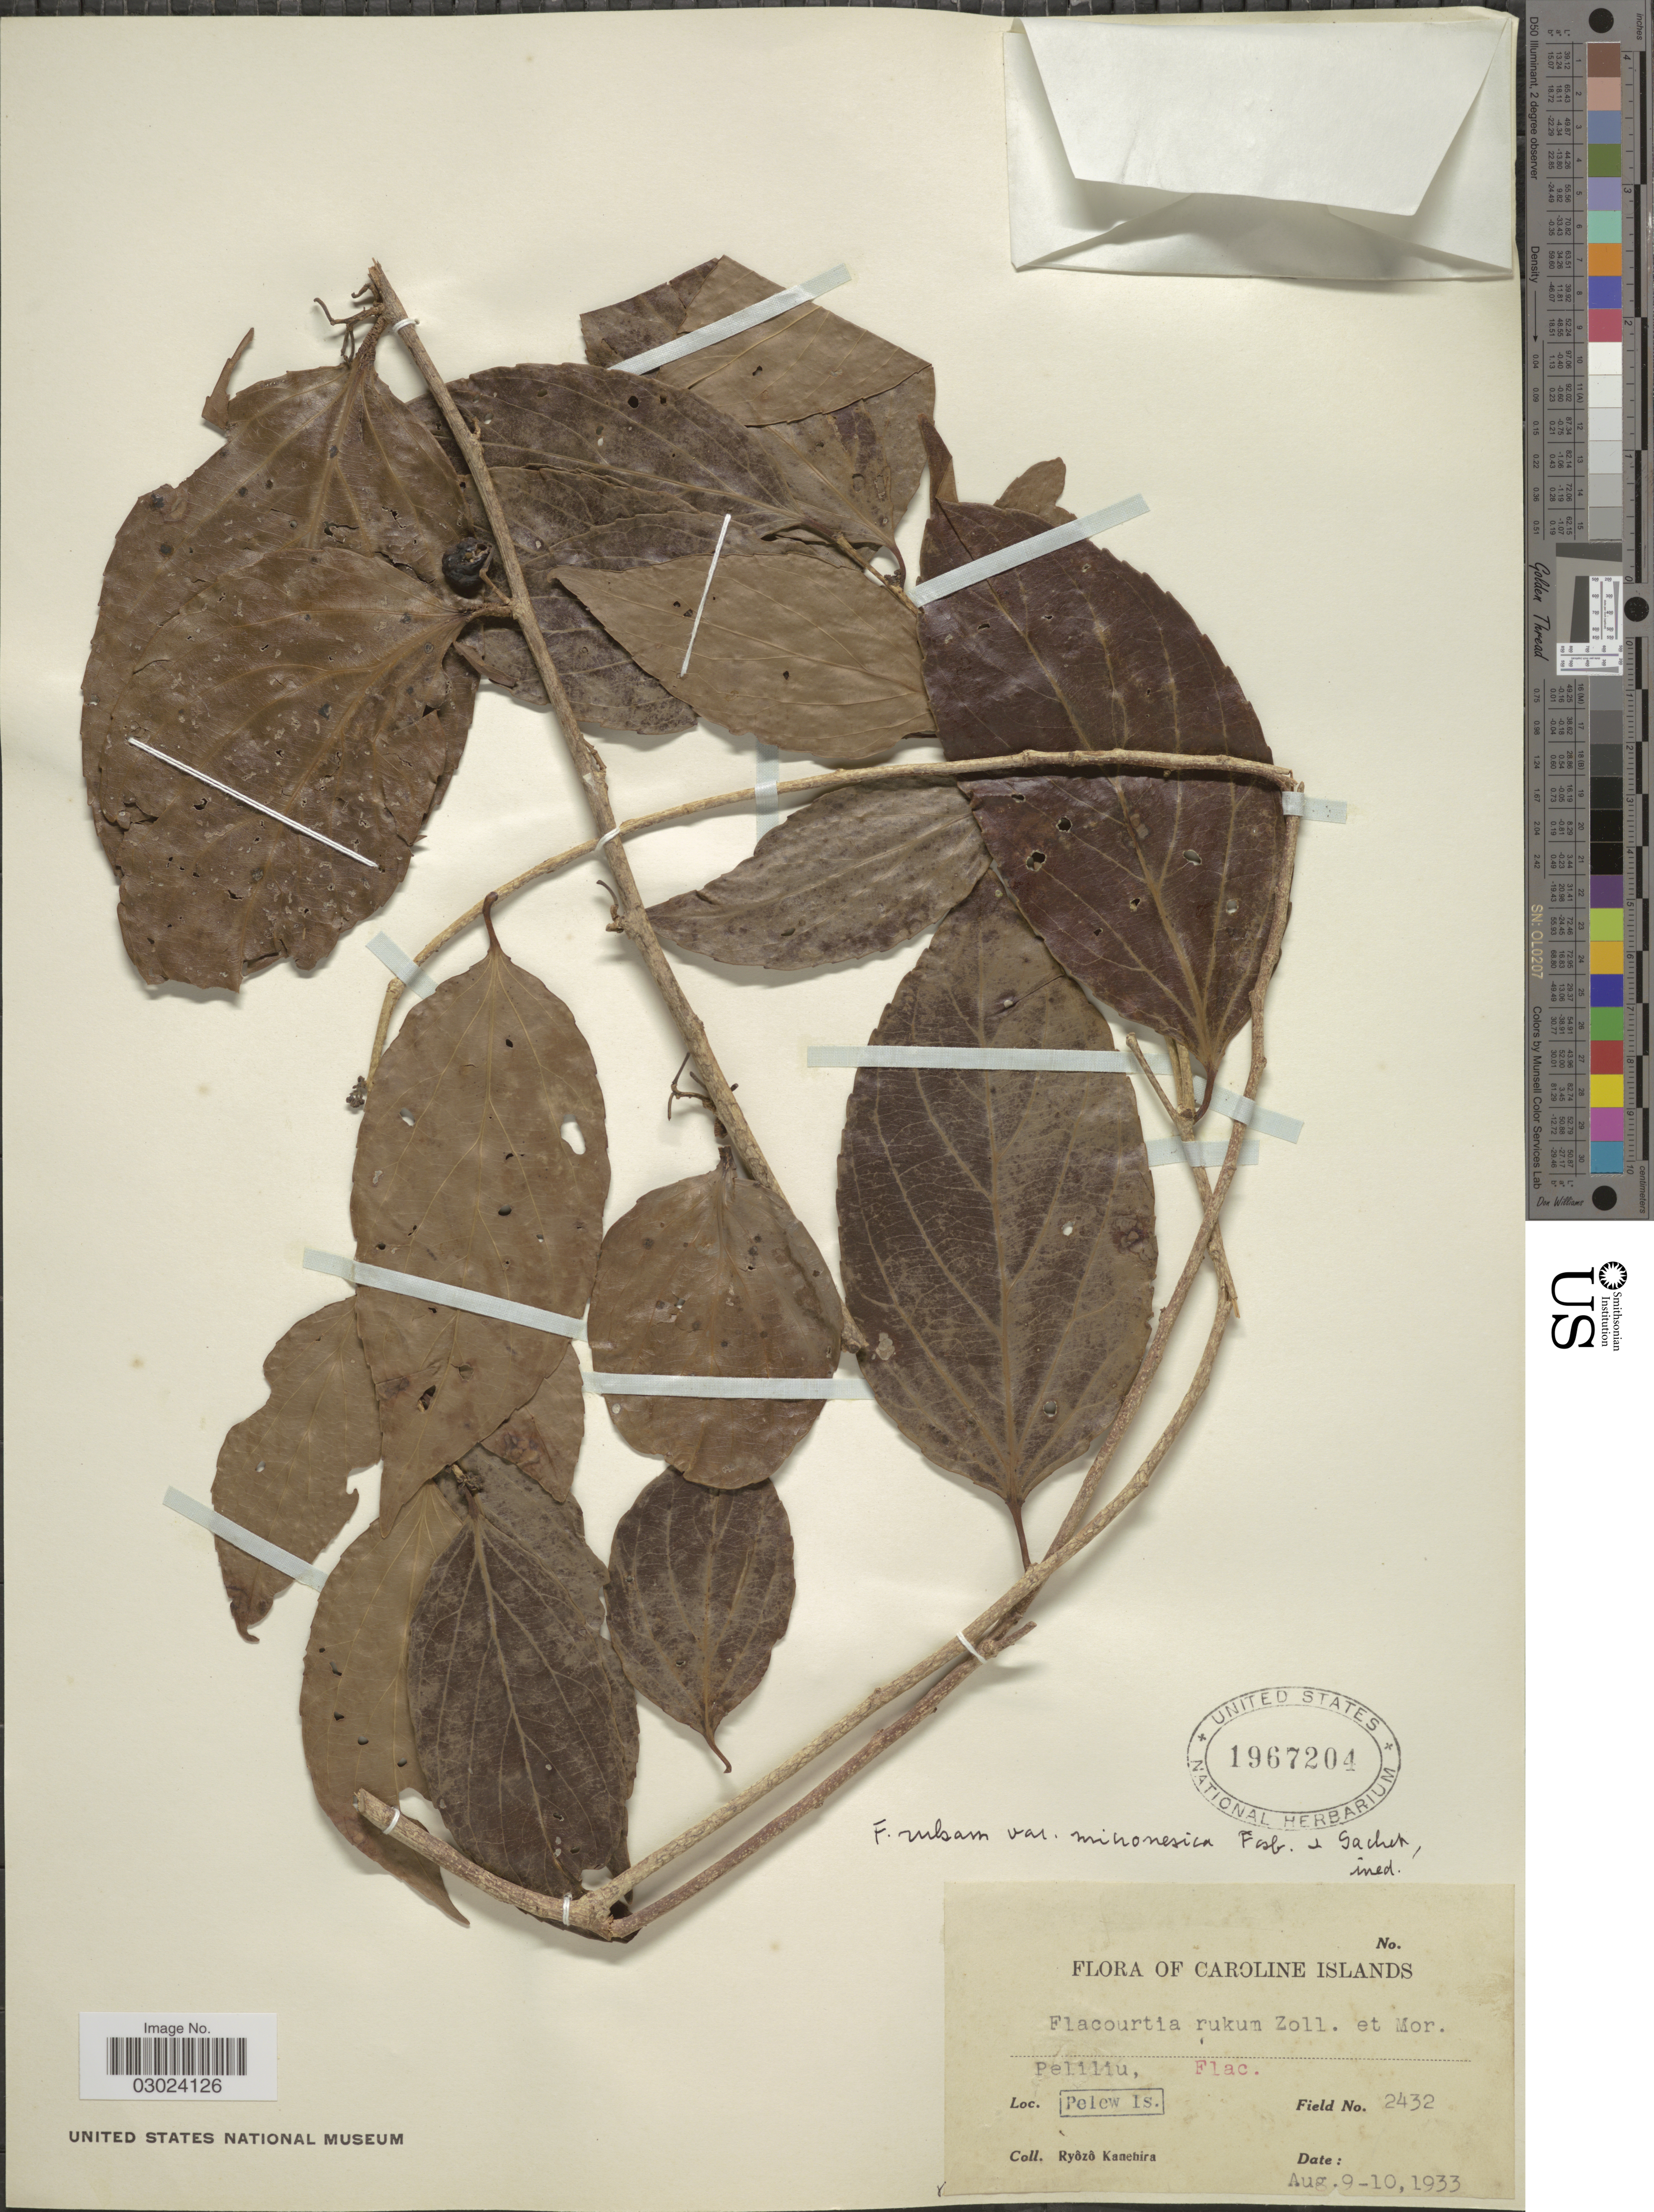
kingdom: Plantae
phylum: Tracheophyta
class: Magnoliopsida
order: Malpighiales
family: Salicaceae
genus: Flacourtia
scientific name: Flacourtia rukam var. micronesica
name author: Fosberg & Sachet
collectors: R. Kanehira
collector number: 2432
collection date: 1933-08-09/1933-08-10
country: Palau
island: Beliliou [Peleliu]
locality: Caroline Islands. Peliliu, Pelew Is.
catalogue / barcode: US 1967204